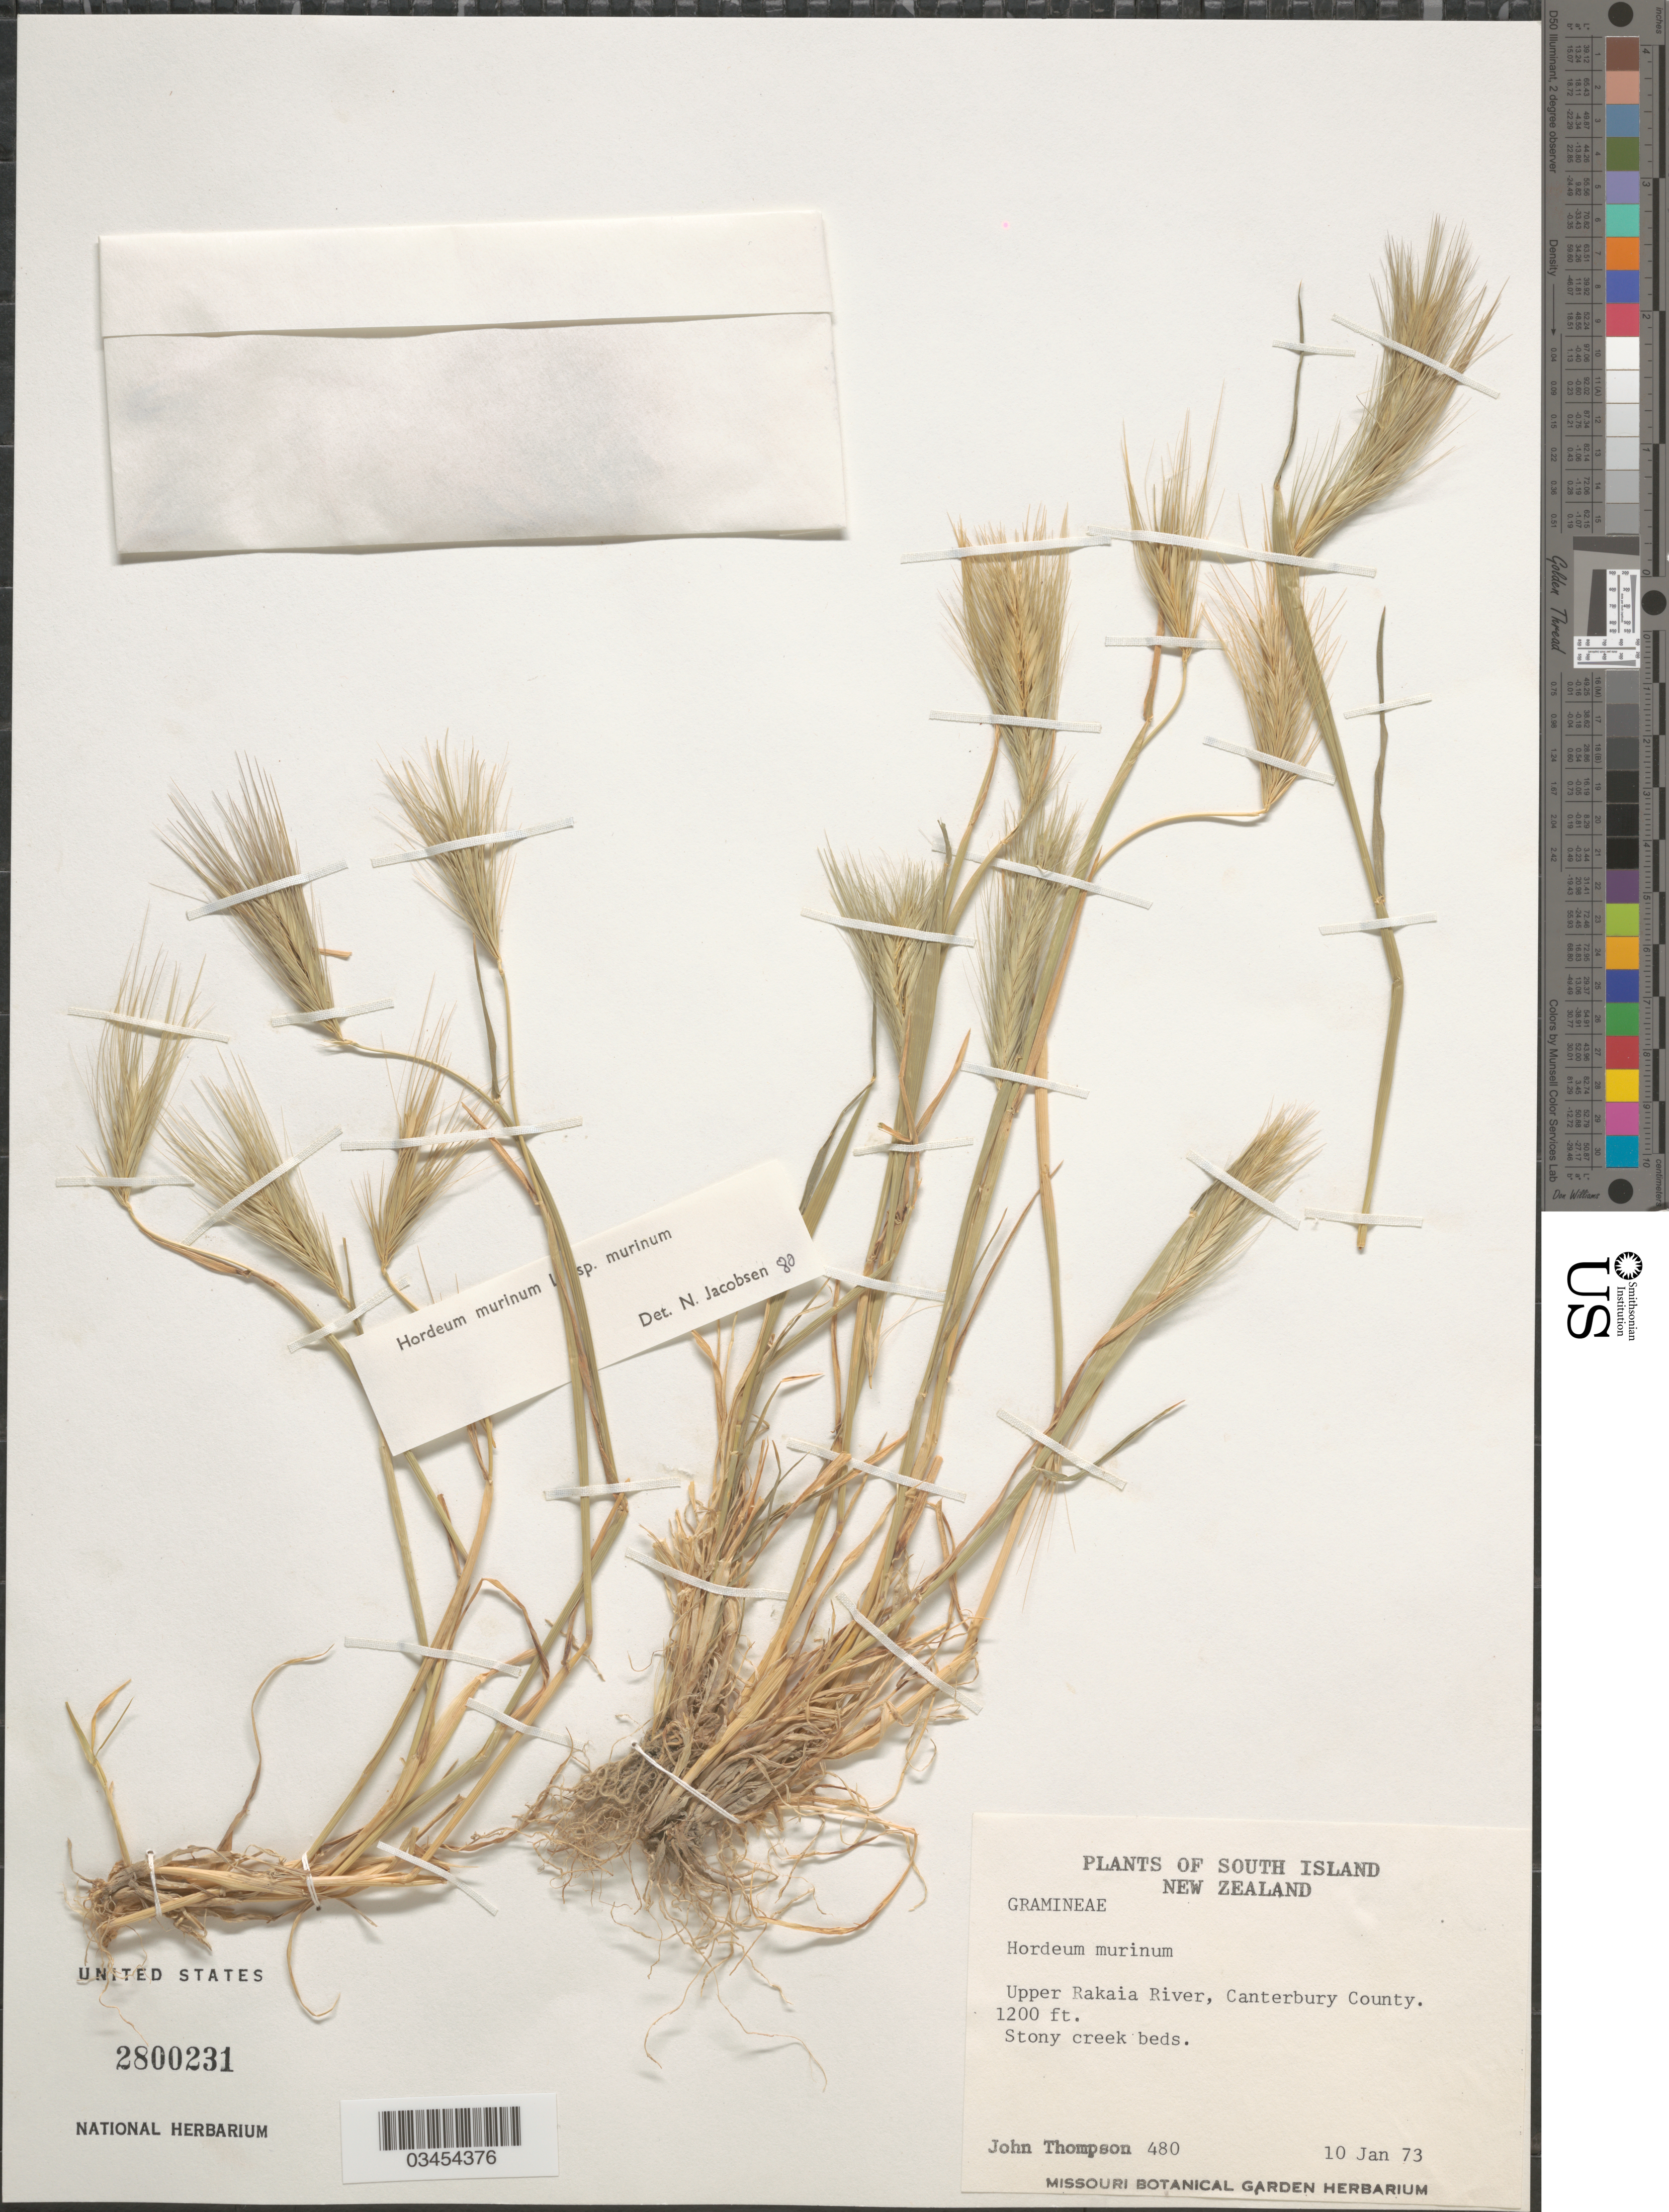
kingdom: Plantae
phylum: Tracheophyta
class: Liliopsida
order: Poales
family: Poaceae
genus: Hordeum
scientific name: Hordeum murinum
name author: L.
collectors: J. Thompson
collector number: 480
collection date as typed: Transcribed d/m/y: 10/1/73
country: New Zealand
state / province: Canterbury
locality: South Island. Upper Rakaia River, Canterbury County.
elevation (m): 366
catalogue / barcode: US 2800231